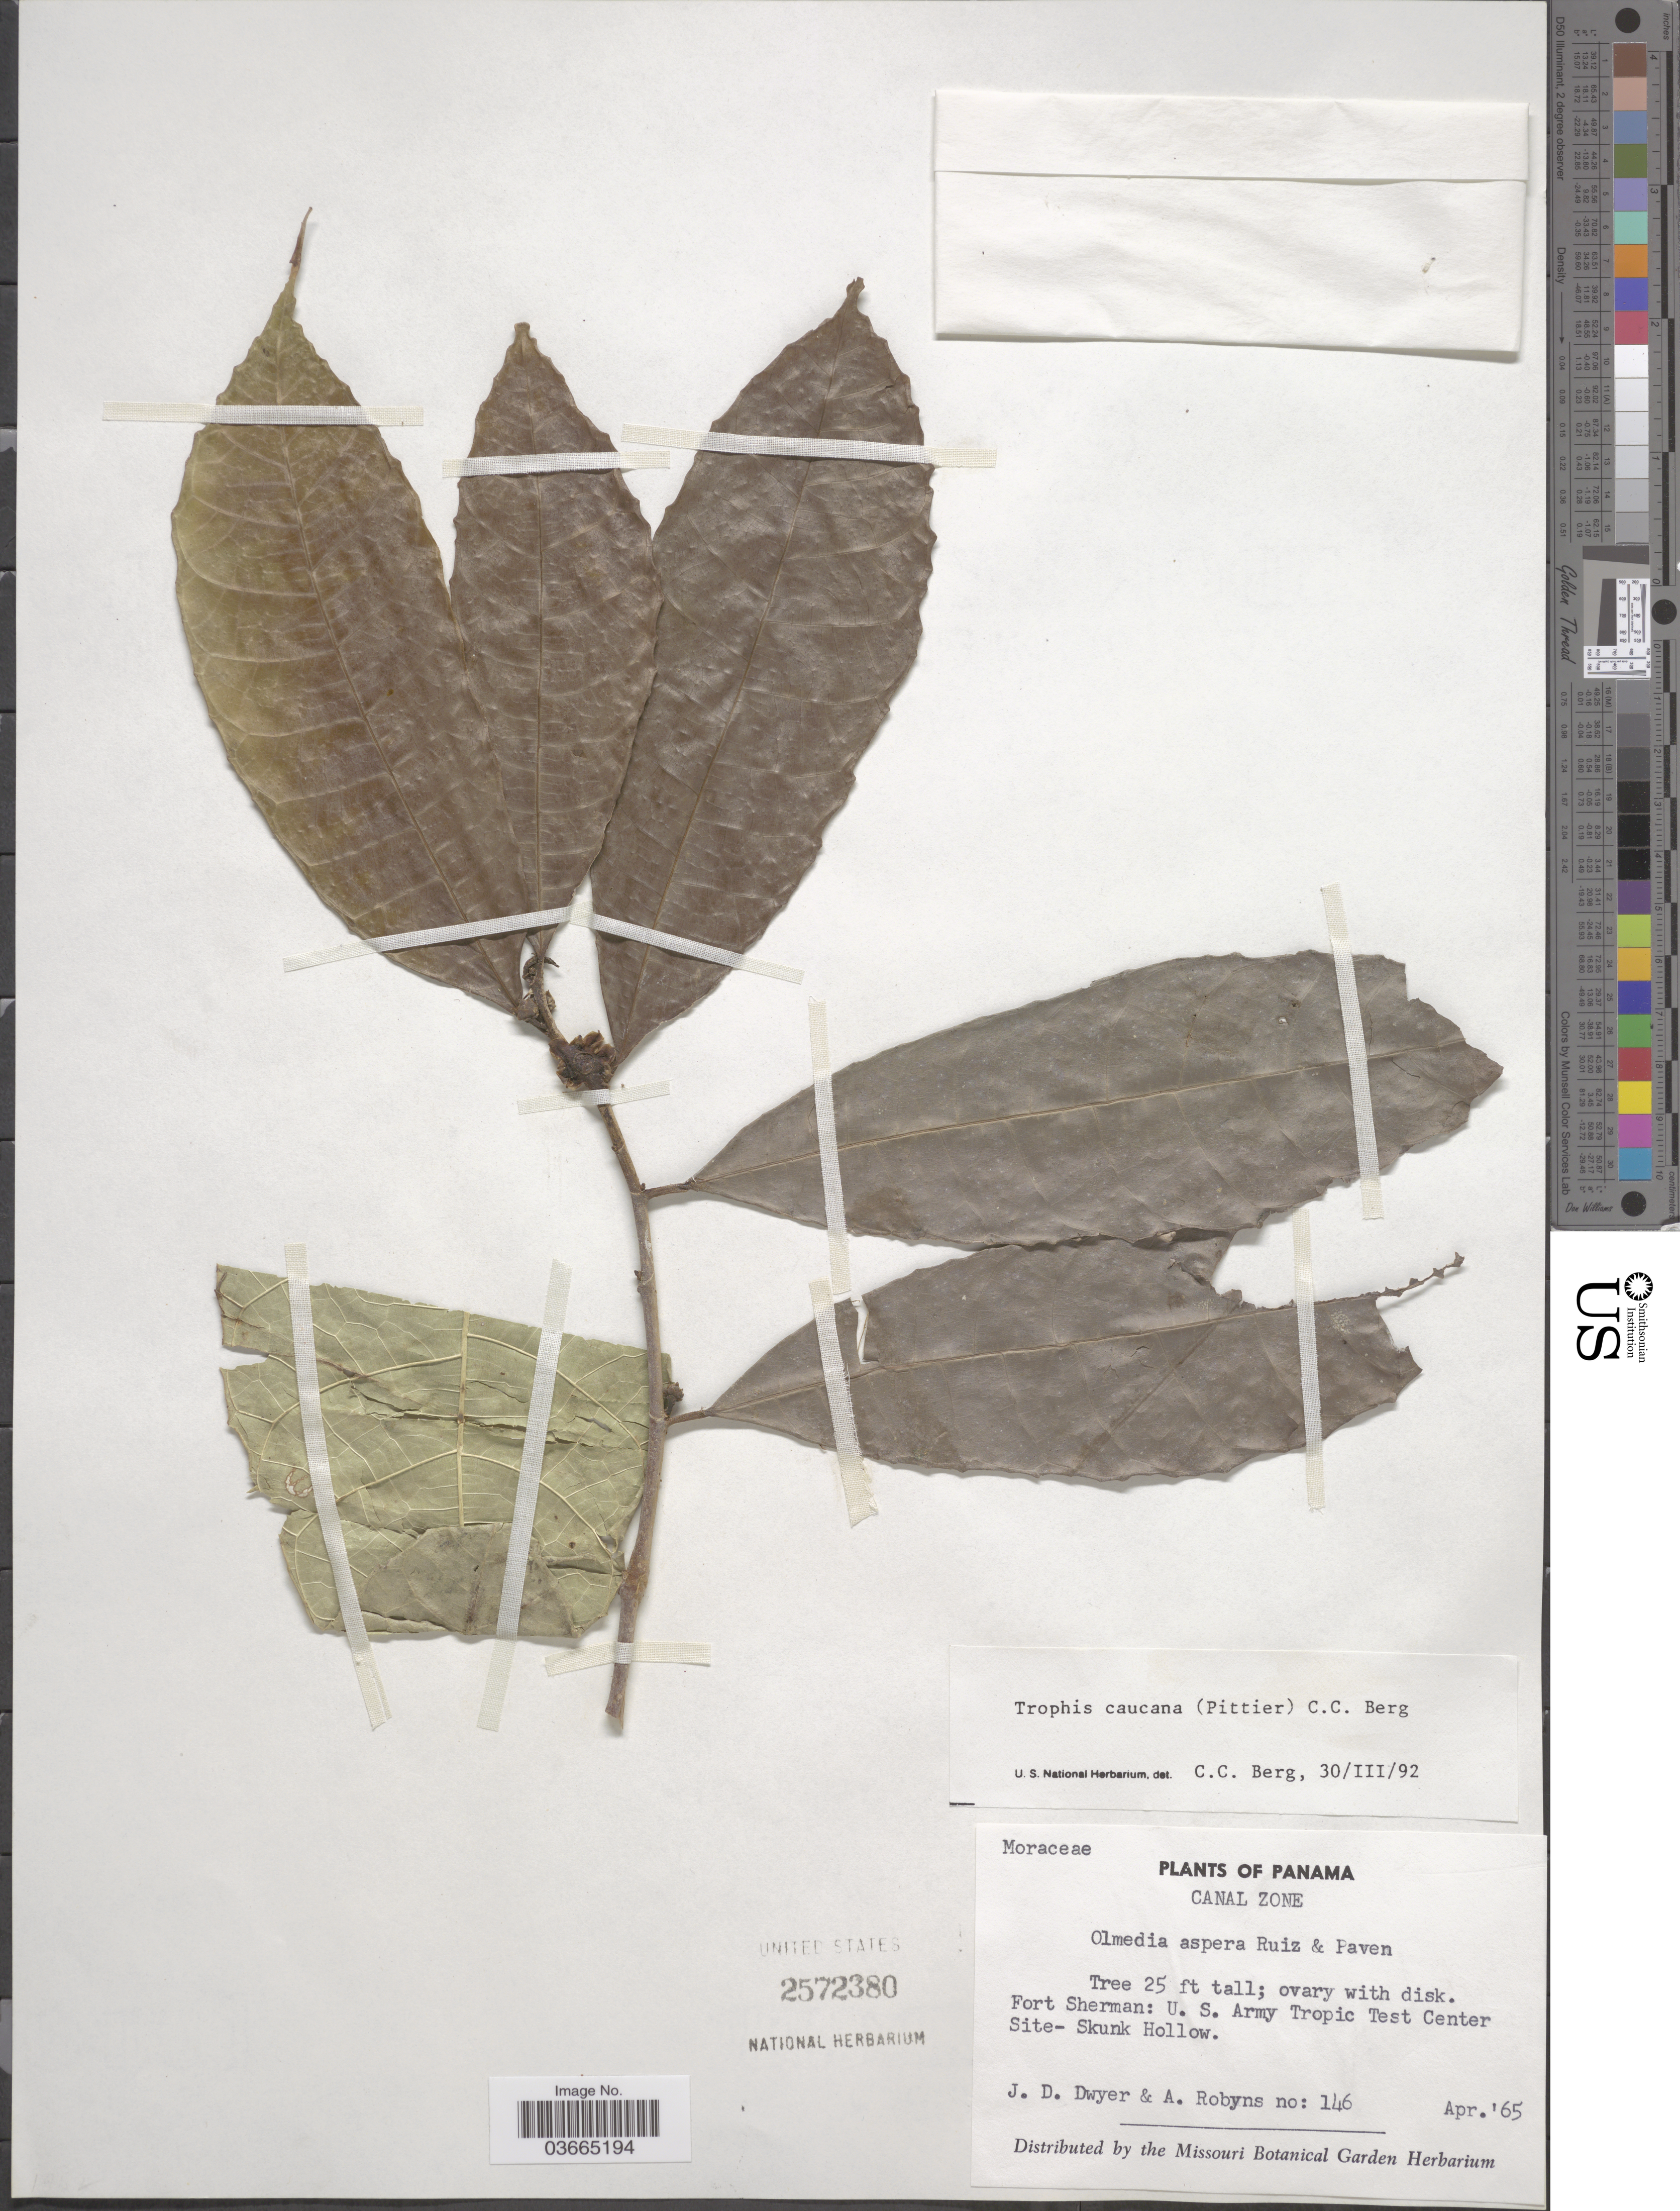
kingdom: Plantae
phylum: Tracheophyta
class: Magnoliopsida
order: Rosales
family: Moraceae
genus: Olmedia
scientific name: Olmedia aspera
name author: Ruiz & Pav.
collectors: J. D. Dwyer & A. Robyns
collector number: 146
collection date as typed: Transcribed d/m/y: /4/65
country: Panama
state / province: Colón / Panamá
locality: Canal Zone. Fort Sherman: U. S. Army Tropic Test Center Site- Skunk Hollow.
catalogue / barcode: US 2572380